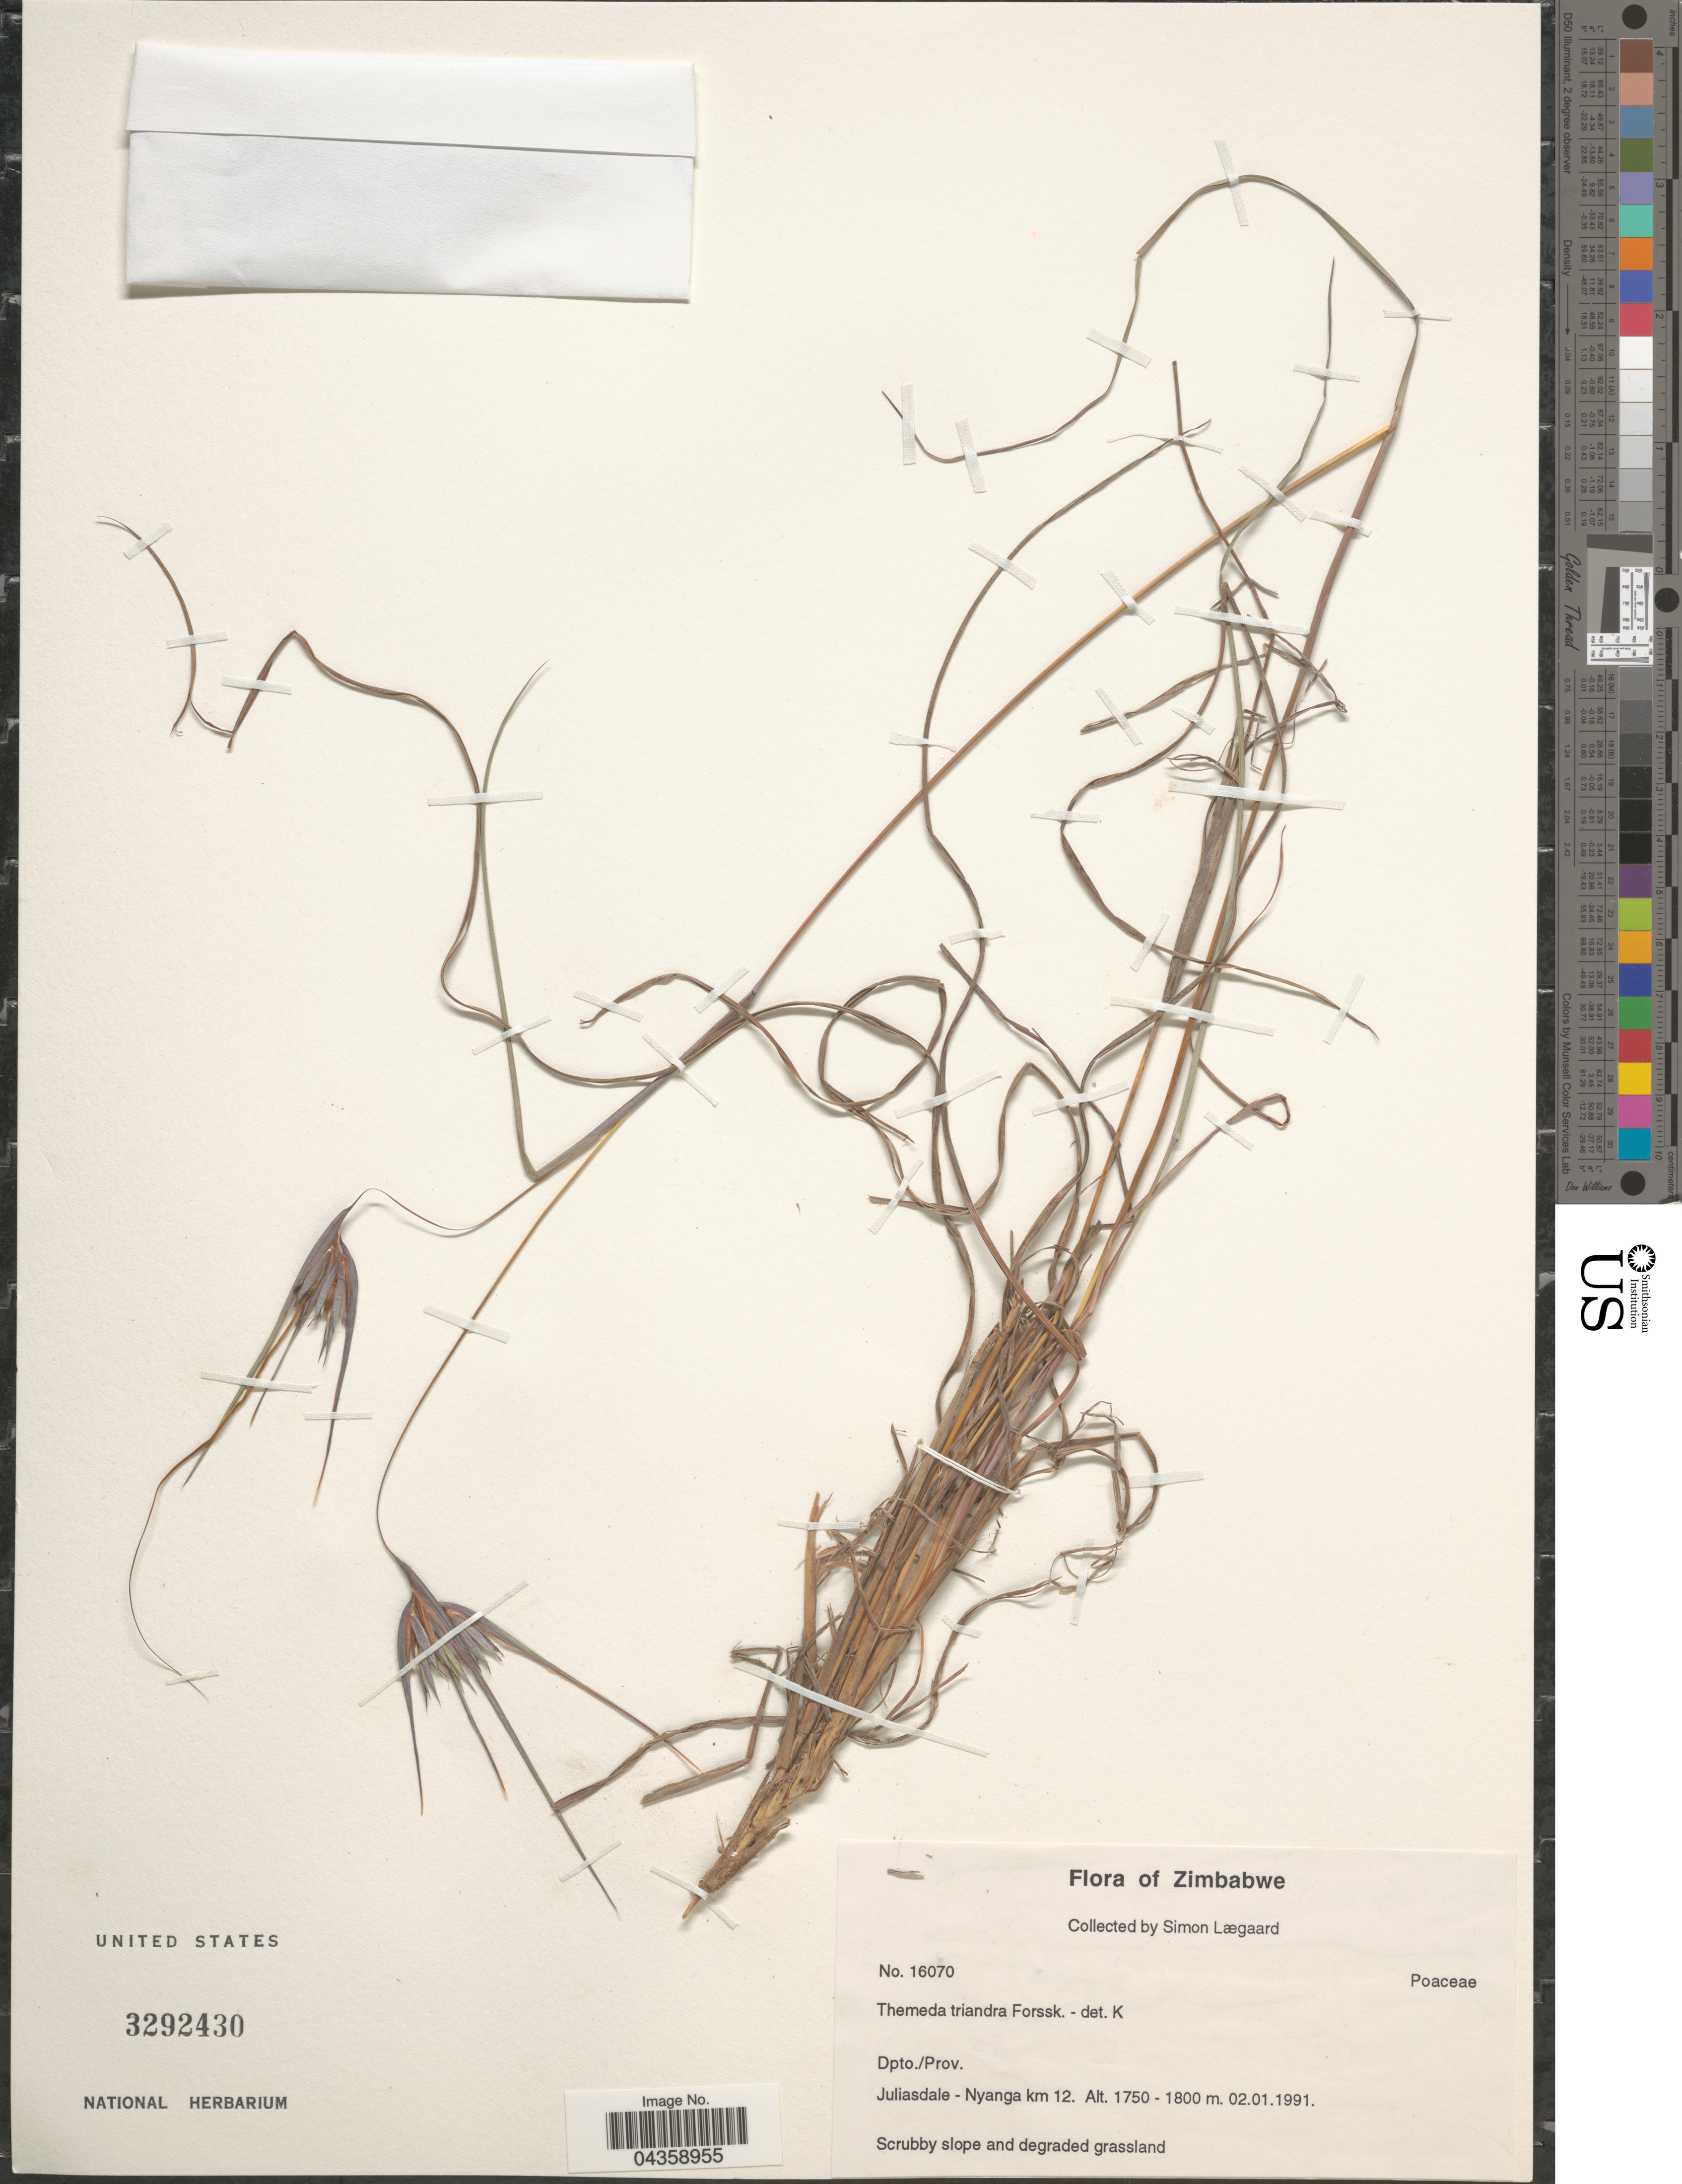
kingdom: Plantae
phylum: Tracheophyta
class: Liliopsida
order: Poales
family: Poaceae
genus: Themeda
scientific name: Themeda triandra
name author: Forssk.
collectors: S. Lægaard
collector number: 16070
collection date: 1991-01-02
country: Zimbabwe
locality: Juliasdale - Nyanga km 12.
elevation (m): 1750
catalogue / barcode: US 3292430